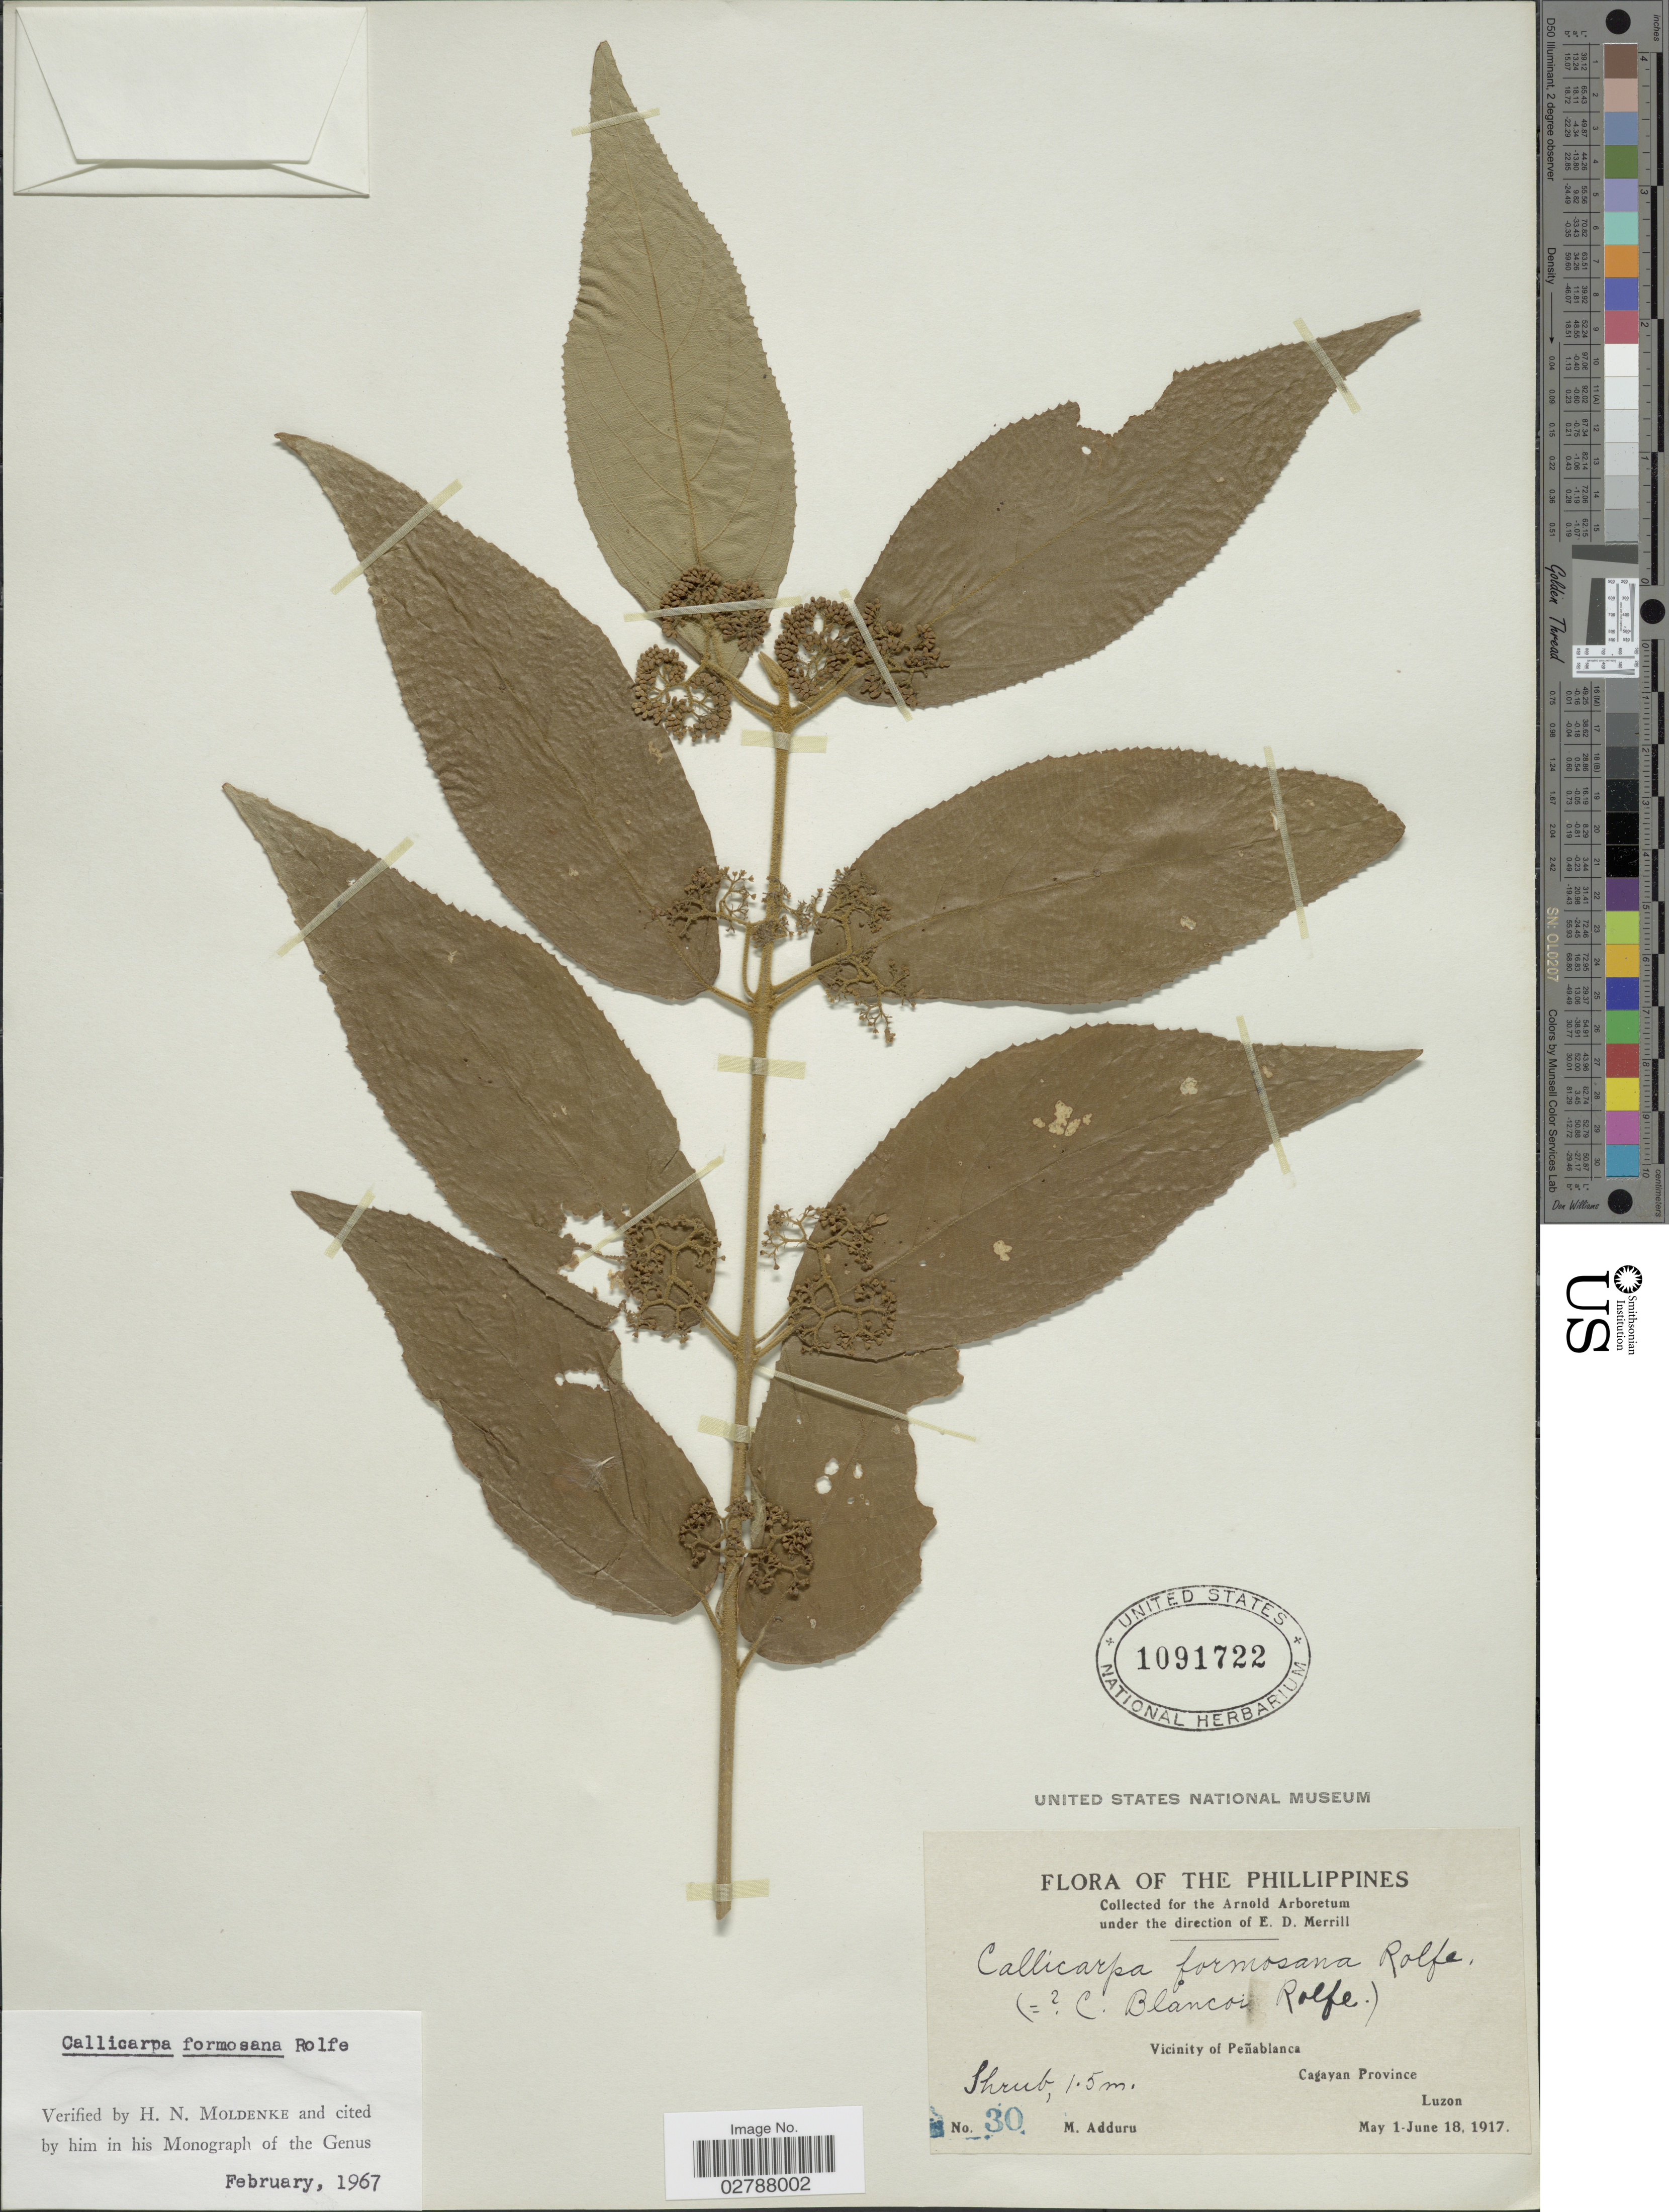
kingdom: Plantae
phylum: Tracheophyta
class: Magnoliopsida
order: Lamiales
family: Lamiaceae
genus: Callicarpa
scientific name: Callicarpa formosana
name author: Rolfe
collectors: M. Adduru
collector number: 30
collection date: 1917-05-01/1917-06-18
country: Philippines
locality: Vicinity of Peñablanca, Cagayan Province, Luzon.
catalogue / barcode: US 1091722